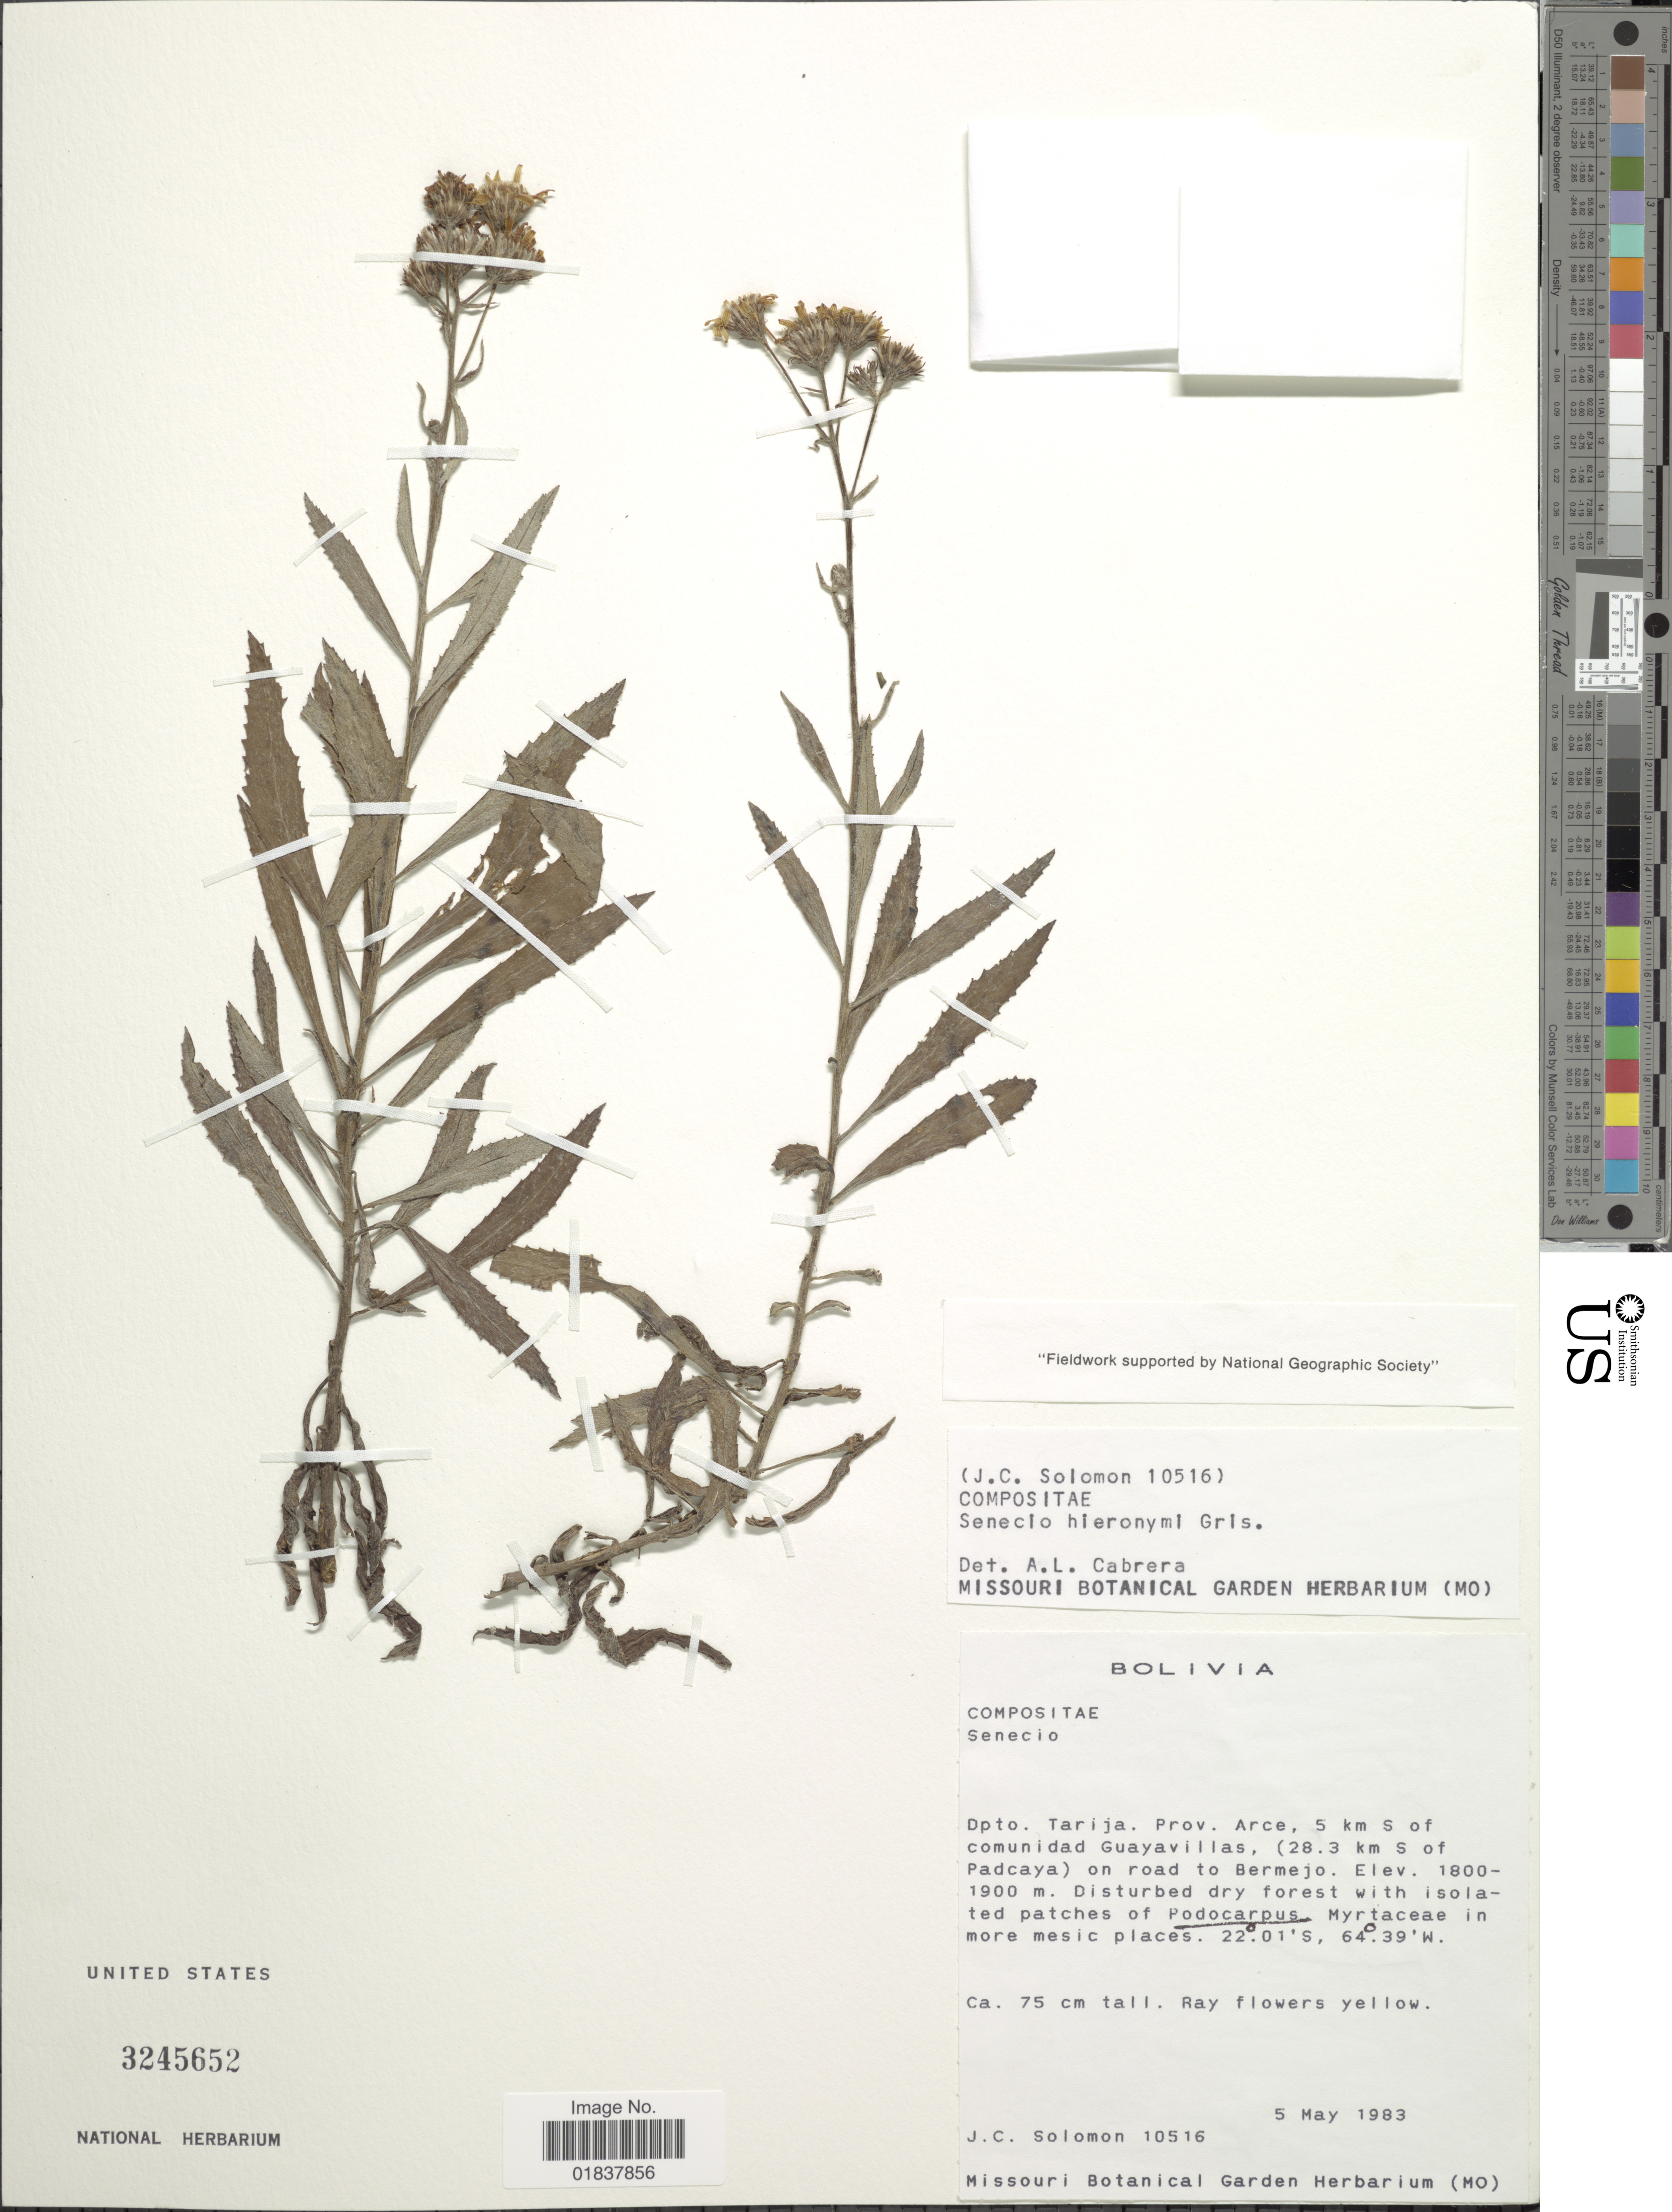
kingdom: Plantae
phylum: Tracheophyta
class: Magnoliopsida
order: Asterales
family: Asteraceae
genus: Senecio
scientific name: Senecio hieronymi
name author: Griseb.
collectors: J. C. Solomon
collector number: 10516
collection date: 1983-05-05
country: Bolivia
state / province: Tarija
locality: Prov. Arce, 5 km S of comunidad Guayavillas (28.3 km S of Padcaya) on road to Bermejo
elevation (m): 1800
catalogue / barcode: US 3245652